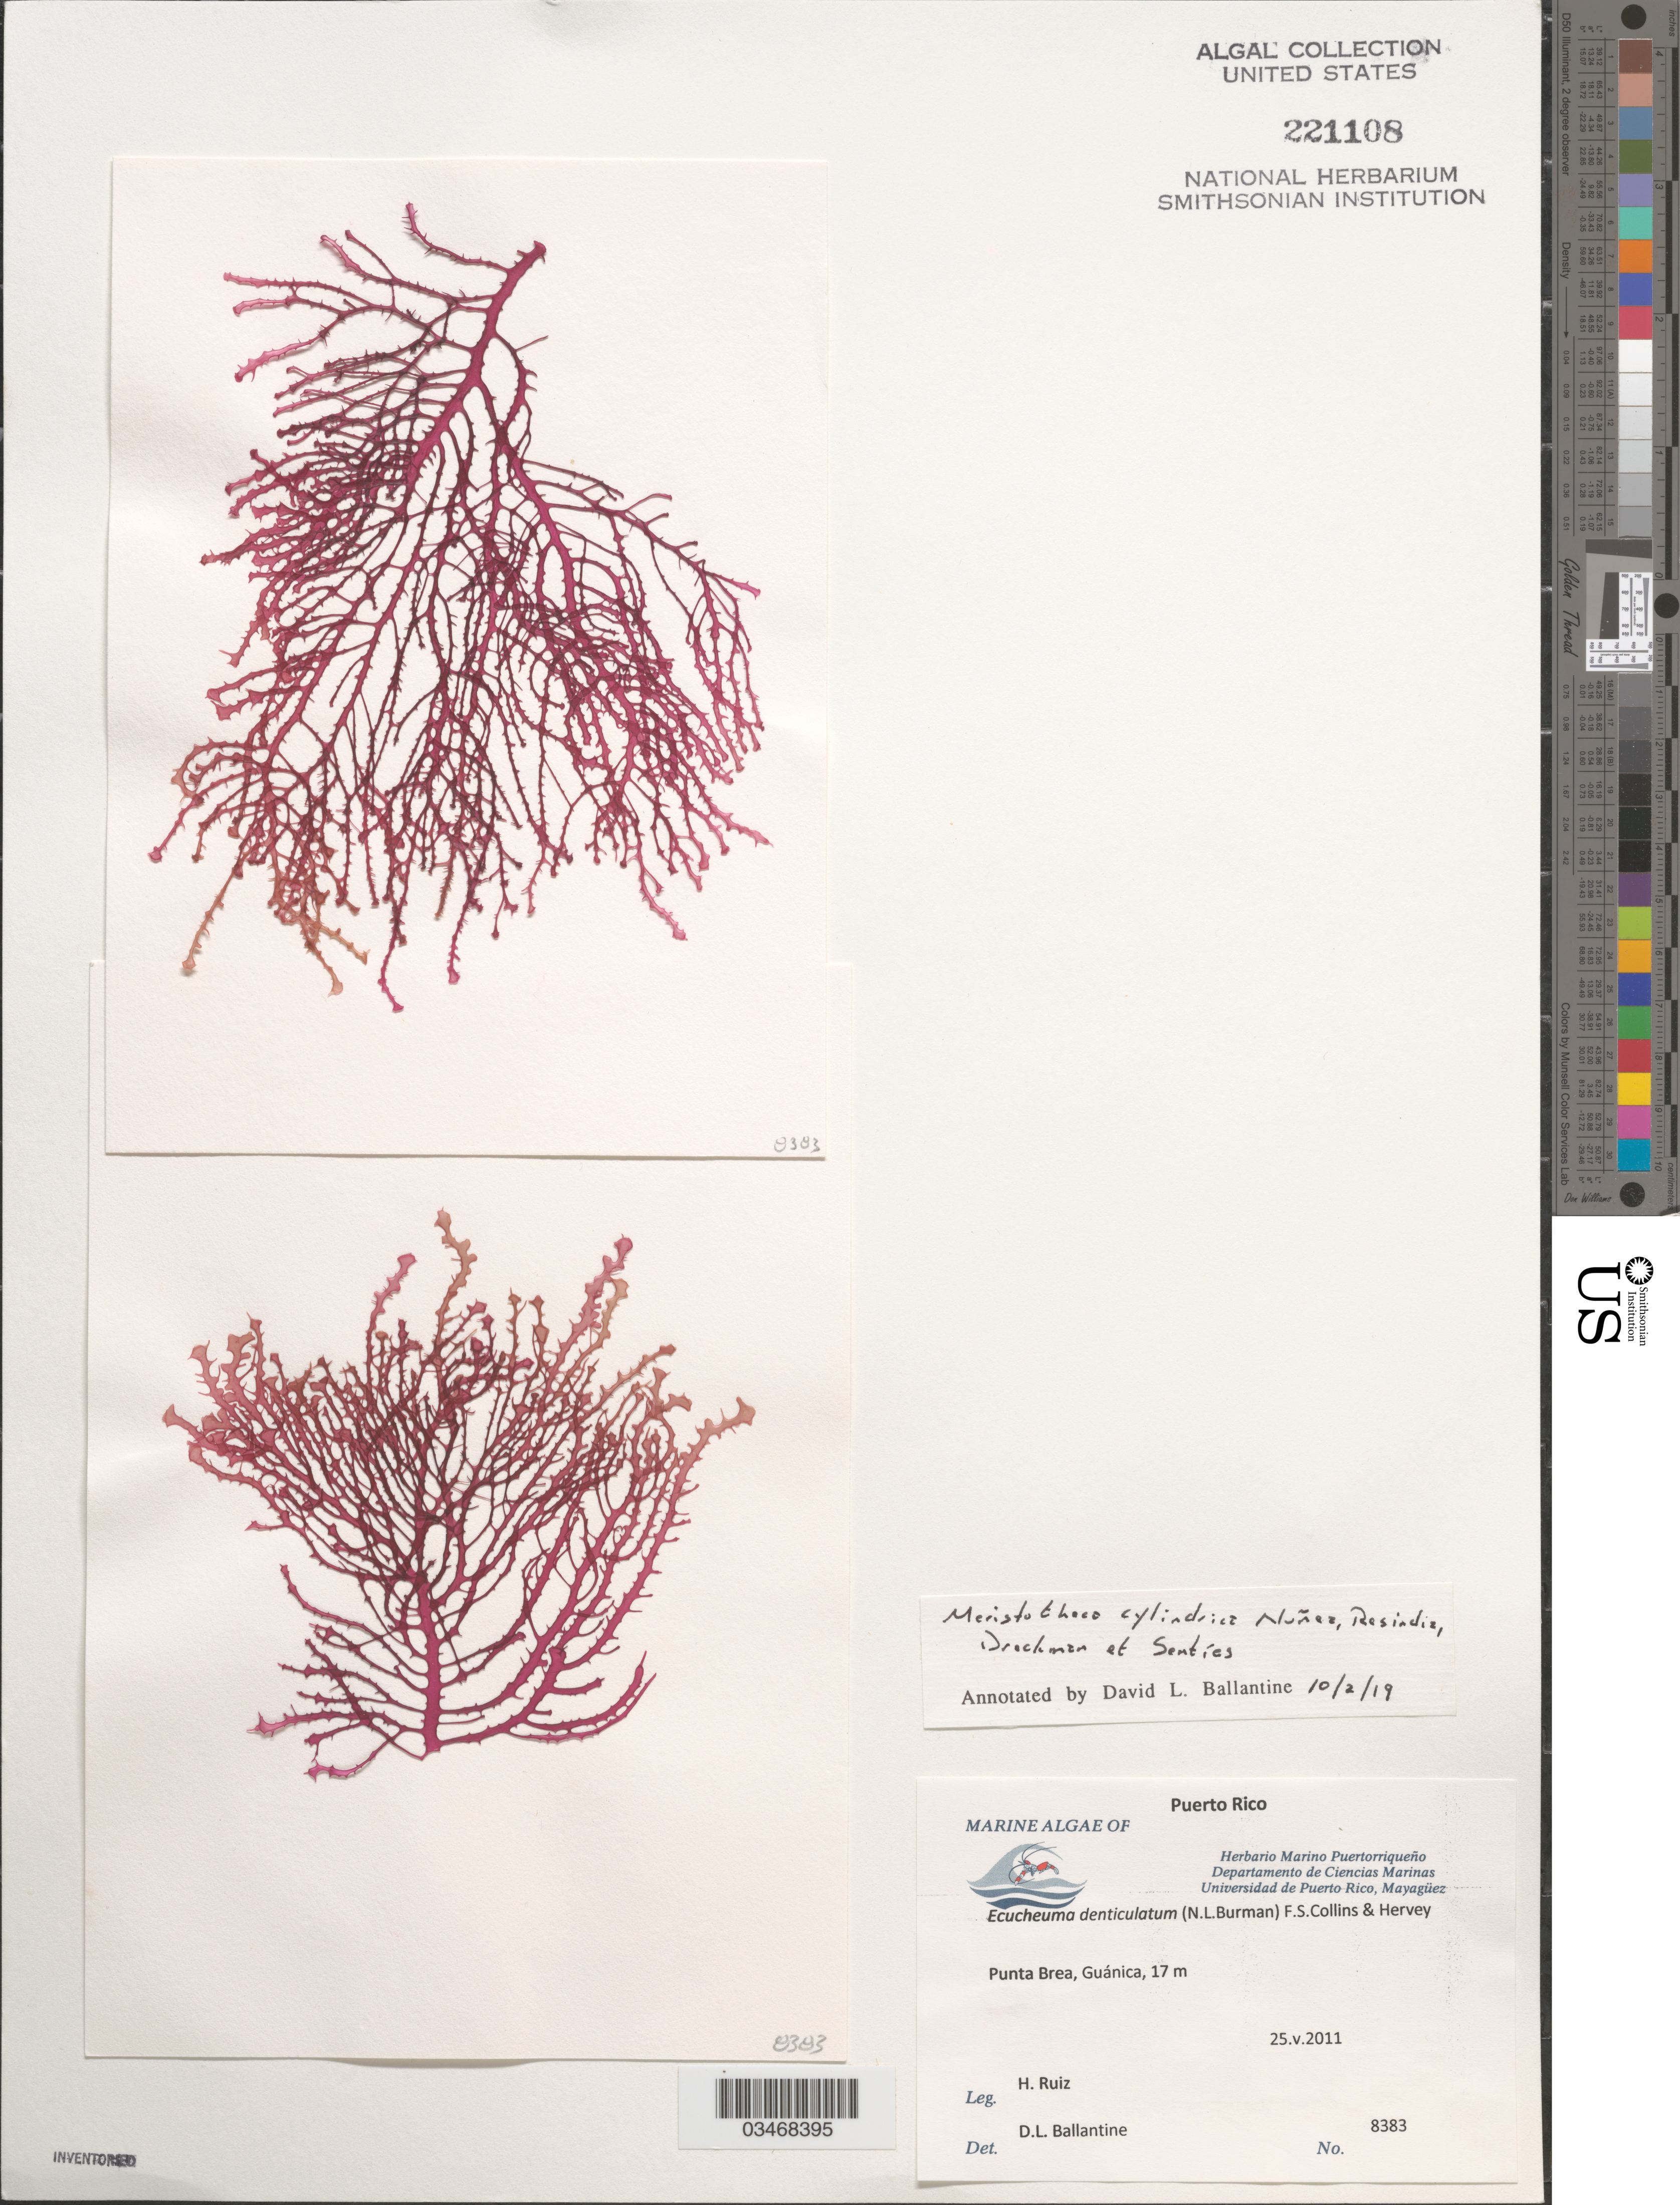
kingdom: Plantae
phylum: Rhodophyta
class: Florideophyceae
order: Gigartinales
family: Solieriaceae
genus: Meristotheca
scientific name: Meristotheca cylindrica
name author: M.L. Núñez-Resendiz et al.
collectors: H. Ruiz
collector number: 8383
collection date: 2011-05-25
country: Puerto Rico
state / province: Guánica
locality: Punta Brea.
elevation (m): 17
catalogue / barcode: US 221108